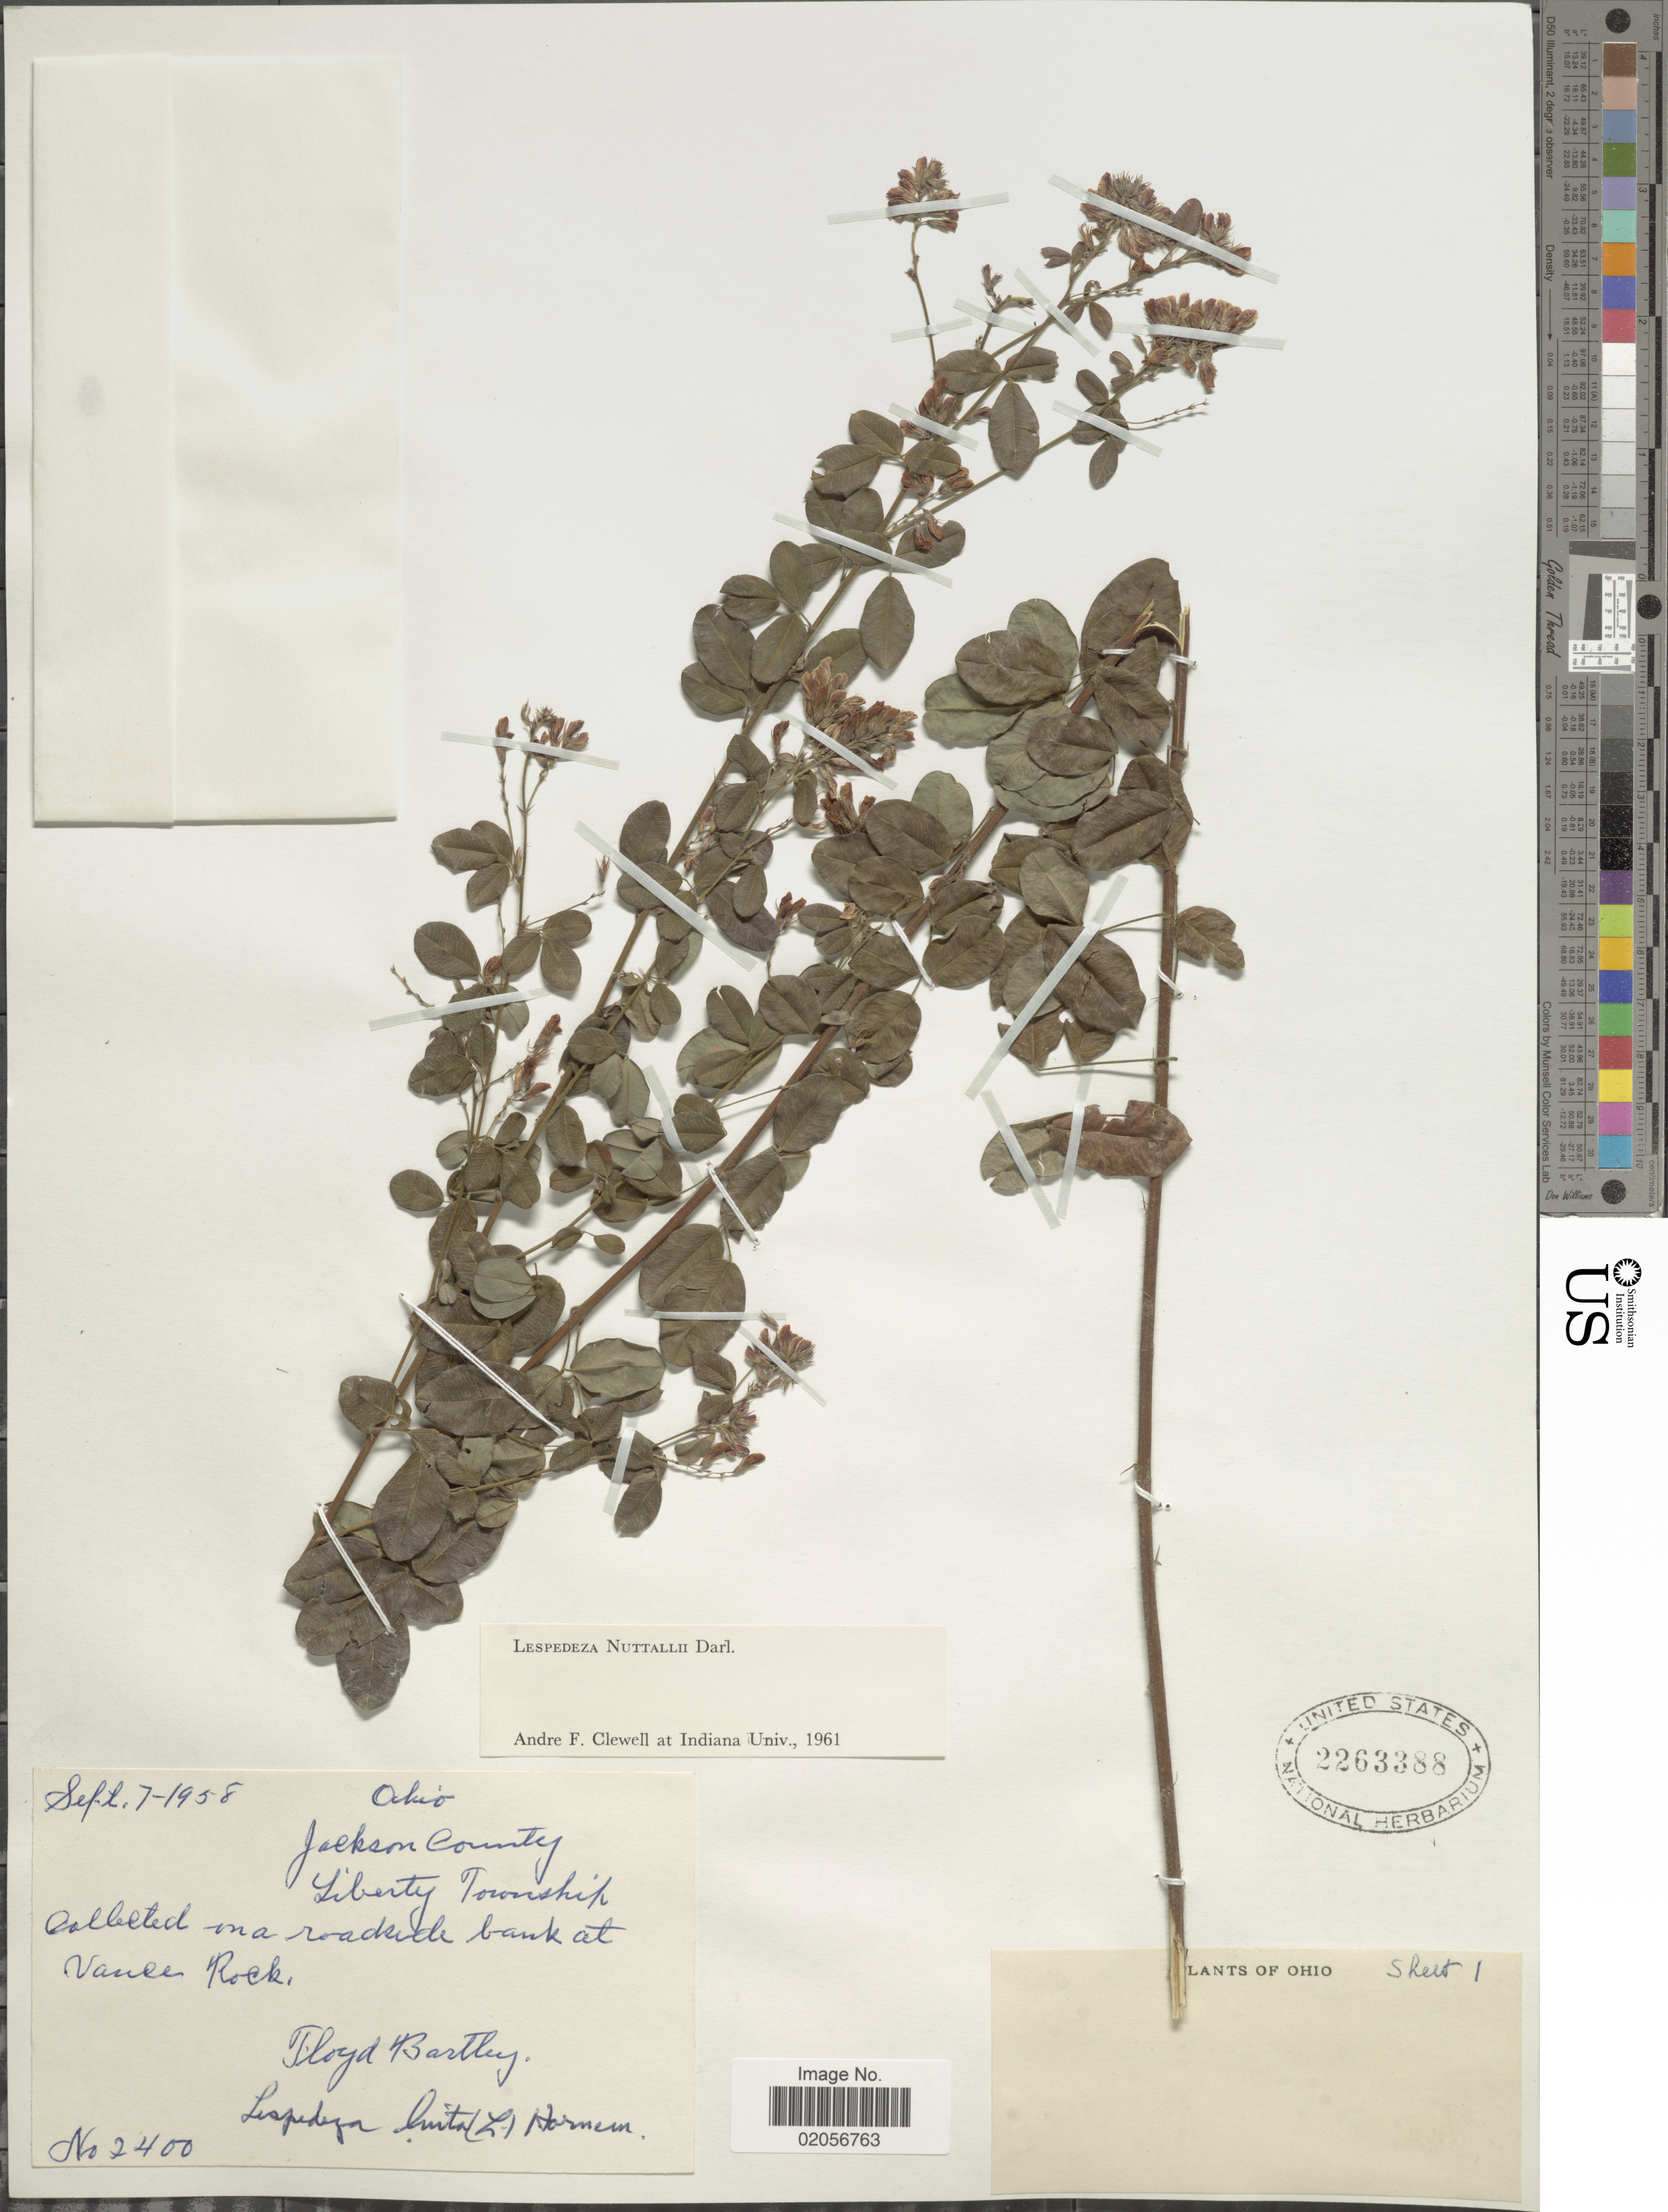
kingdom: Plantae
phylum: Tracheophyta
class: Magnoliopsida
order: Fabales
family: Fabaceae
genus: Lespedeza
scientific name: Lespedeza nuttallii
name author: Darl.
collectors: F. Bartley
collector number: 2400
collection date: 1958-09-07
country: United States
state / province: Ohio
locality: Jackson County, Liberty Township. Collected in a roadside bank at Vance Rock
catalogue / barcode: US 2263388